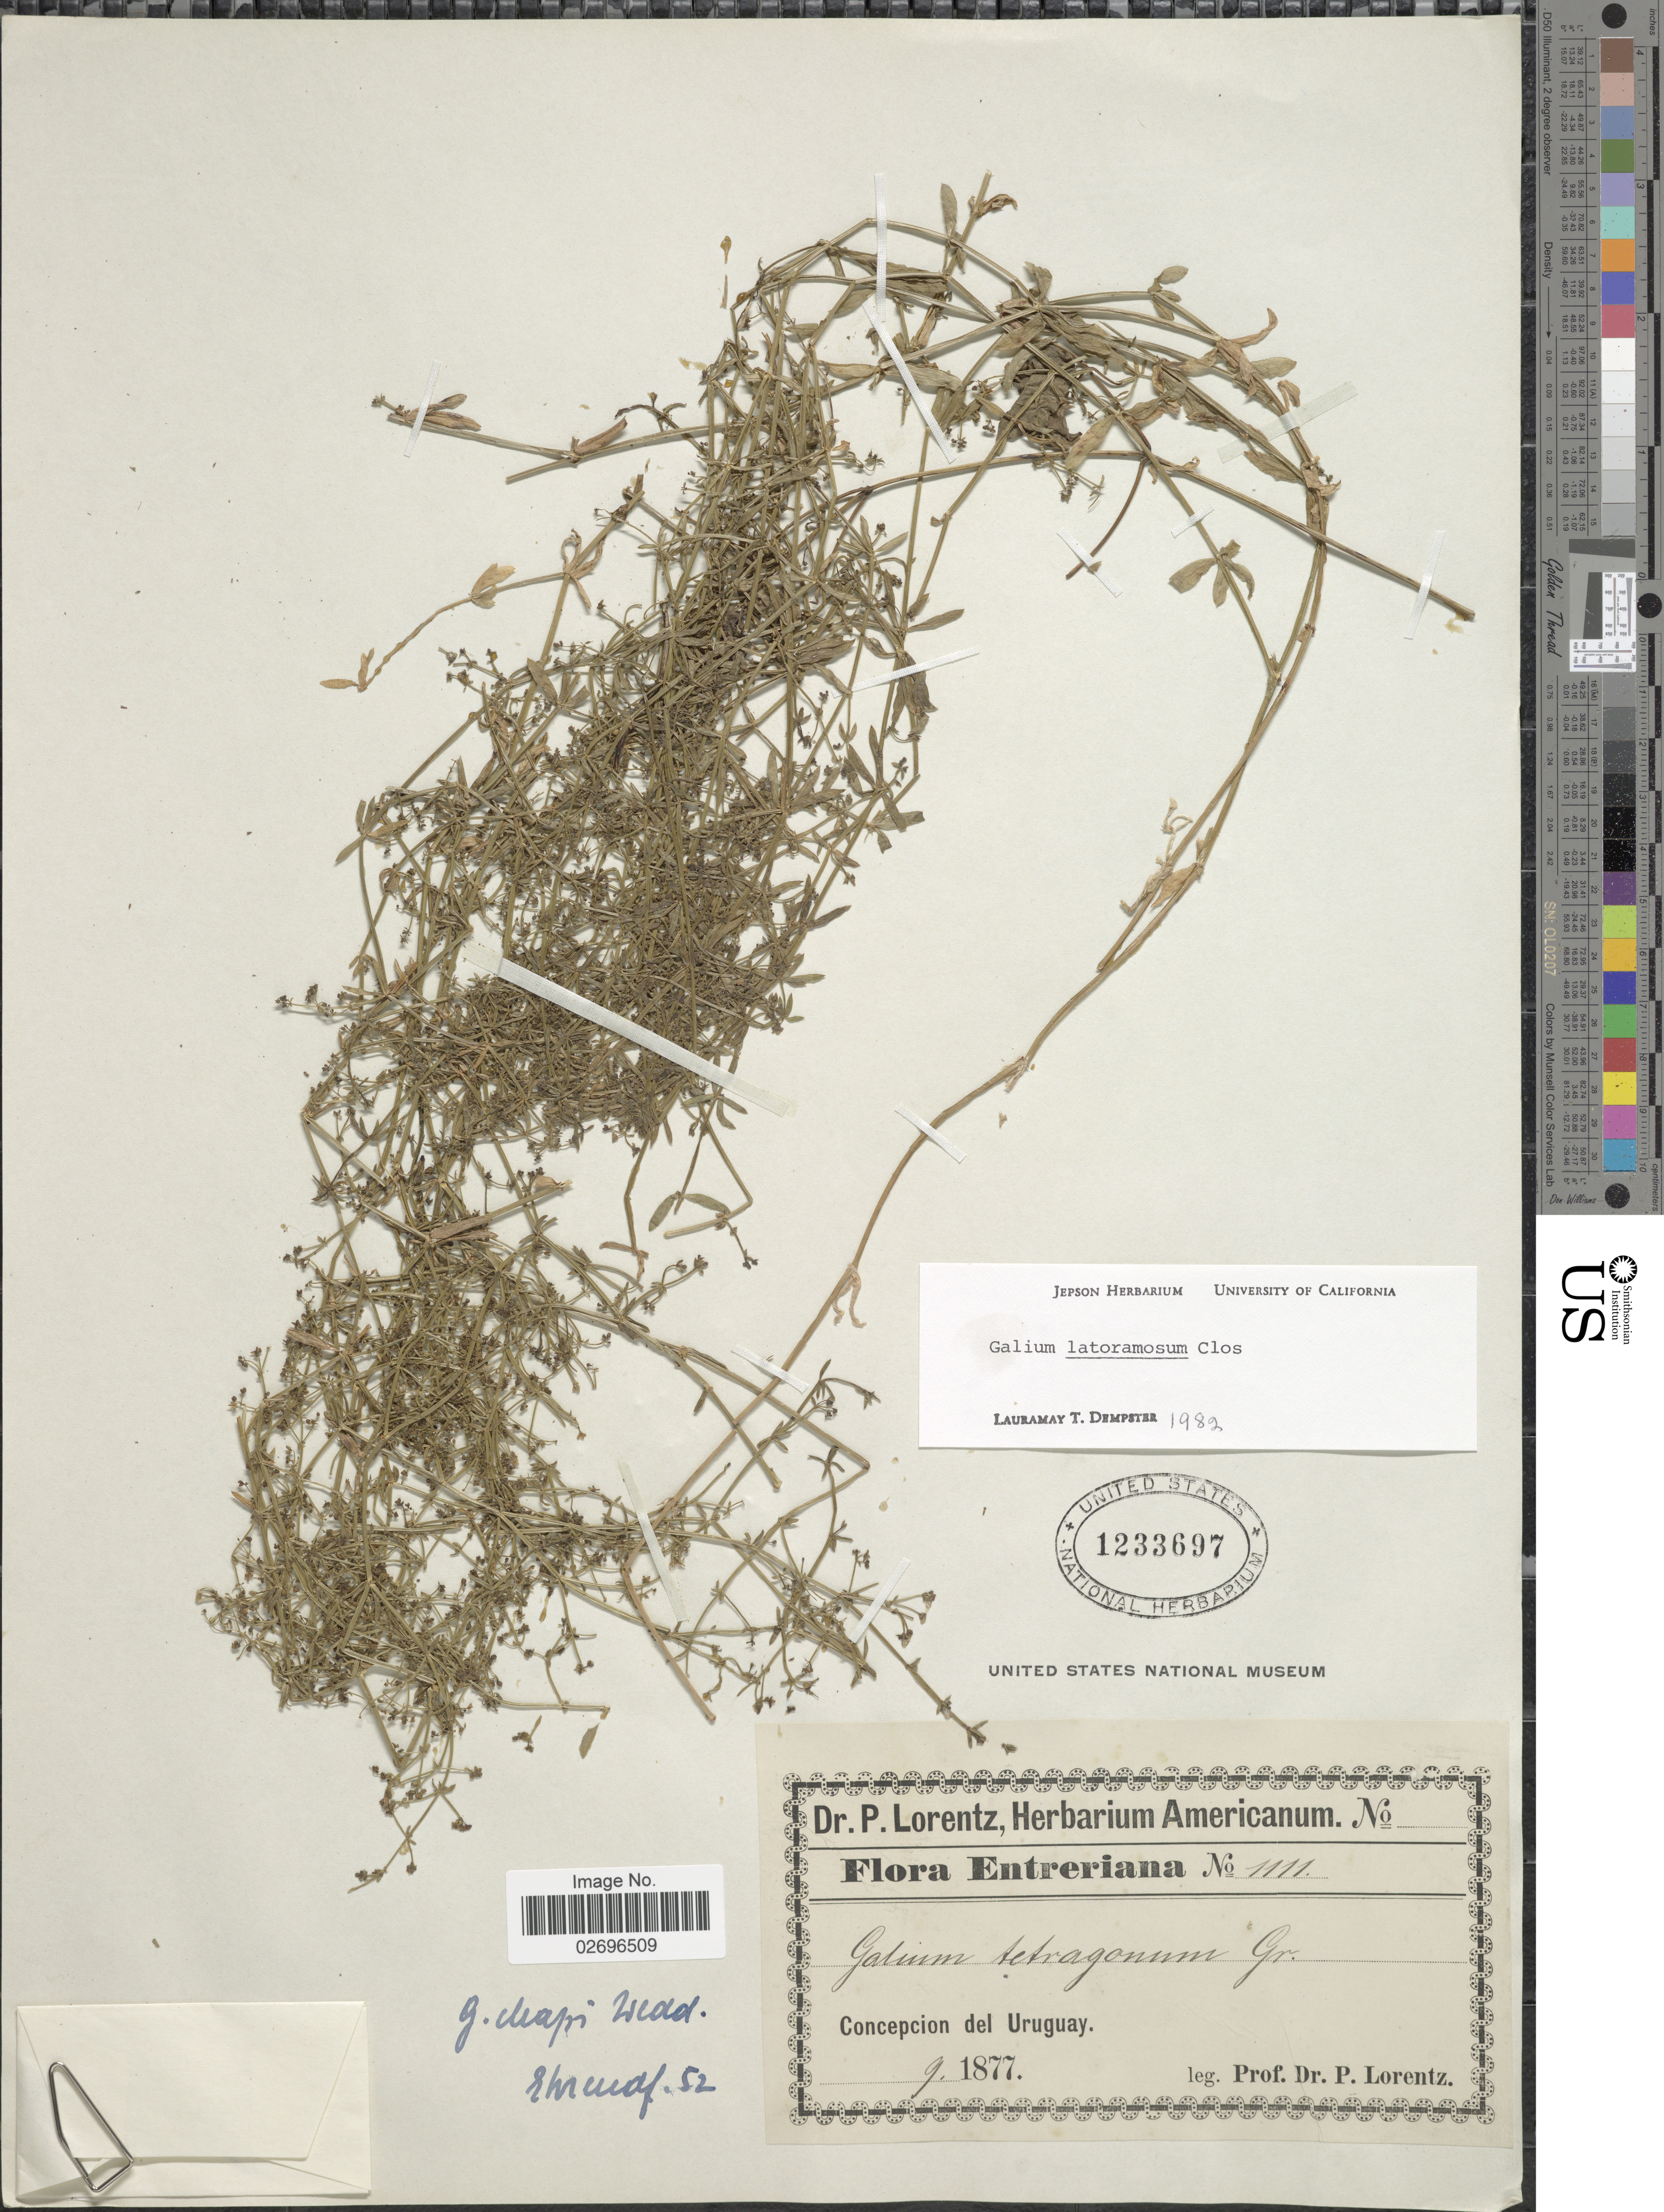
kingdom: Plantae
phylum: Tracheophyta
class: Magnoliopsida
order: Gentianales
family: Rubiaceae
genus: Galium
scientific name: Galium latoramosum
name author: Clos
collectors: P. G. Lorentz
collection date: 1877-09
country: Uruguay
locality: Entreriana, Concepcion del Uruguay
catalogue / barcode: US 1233697